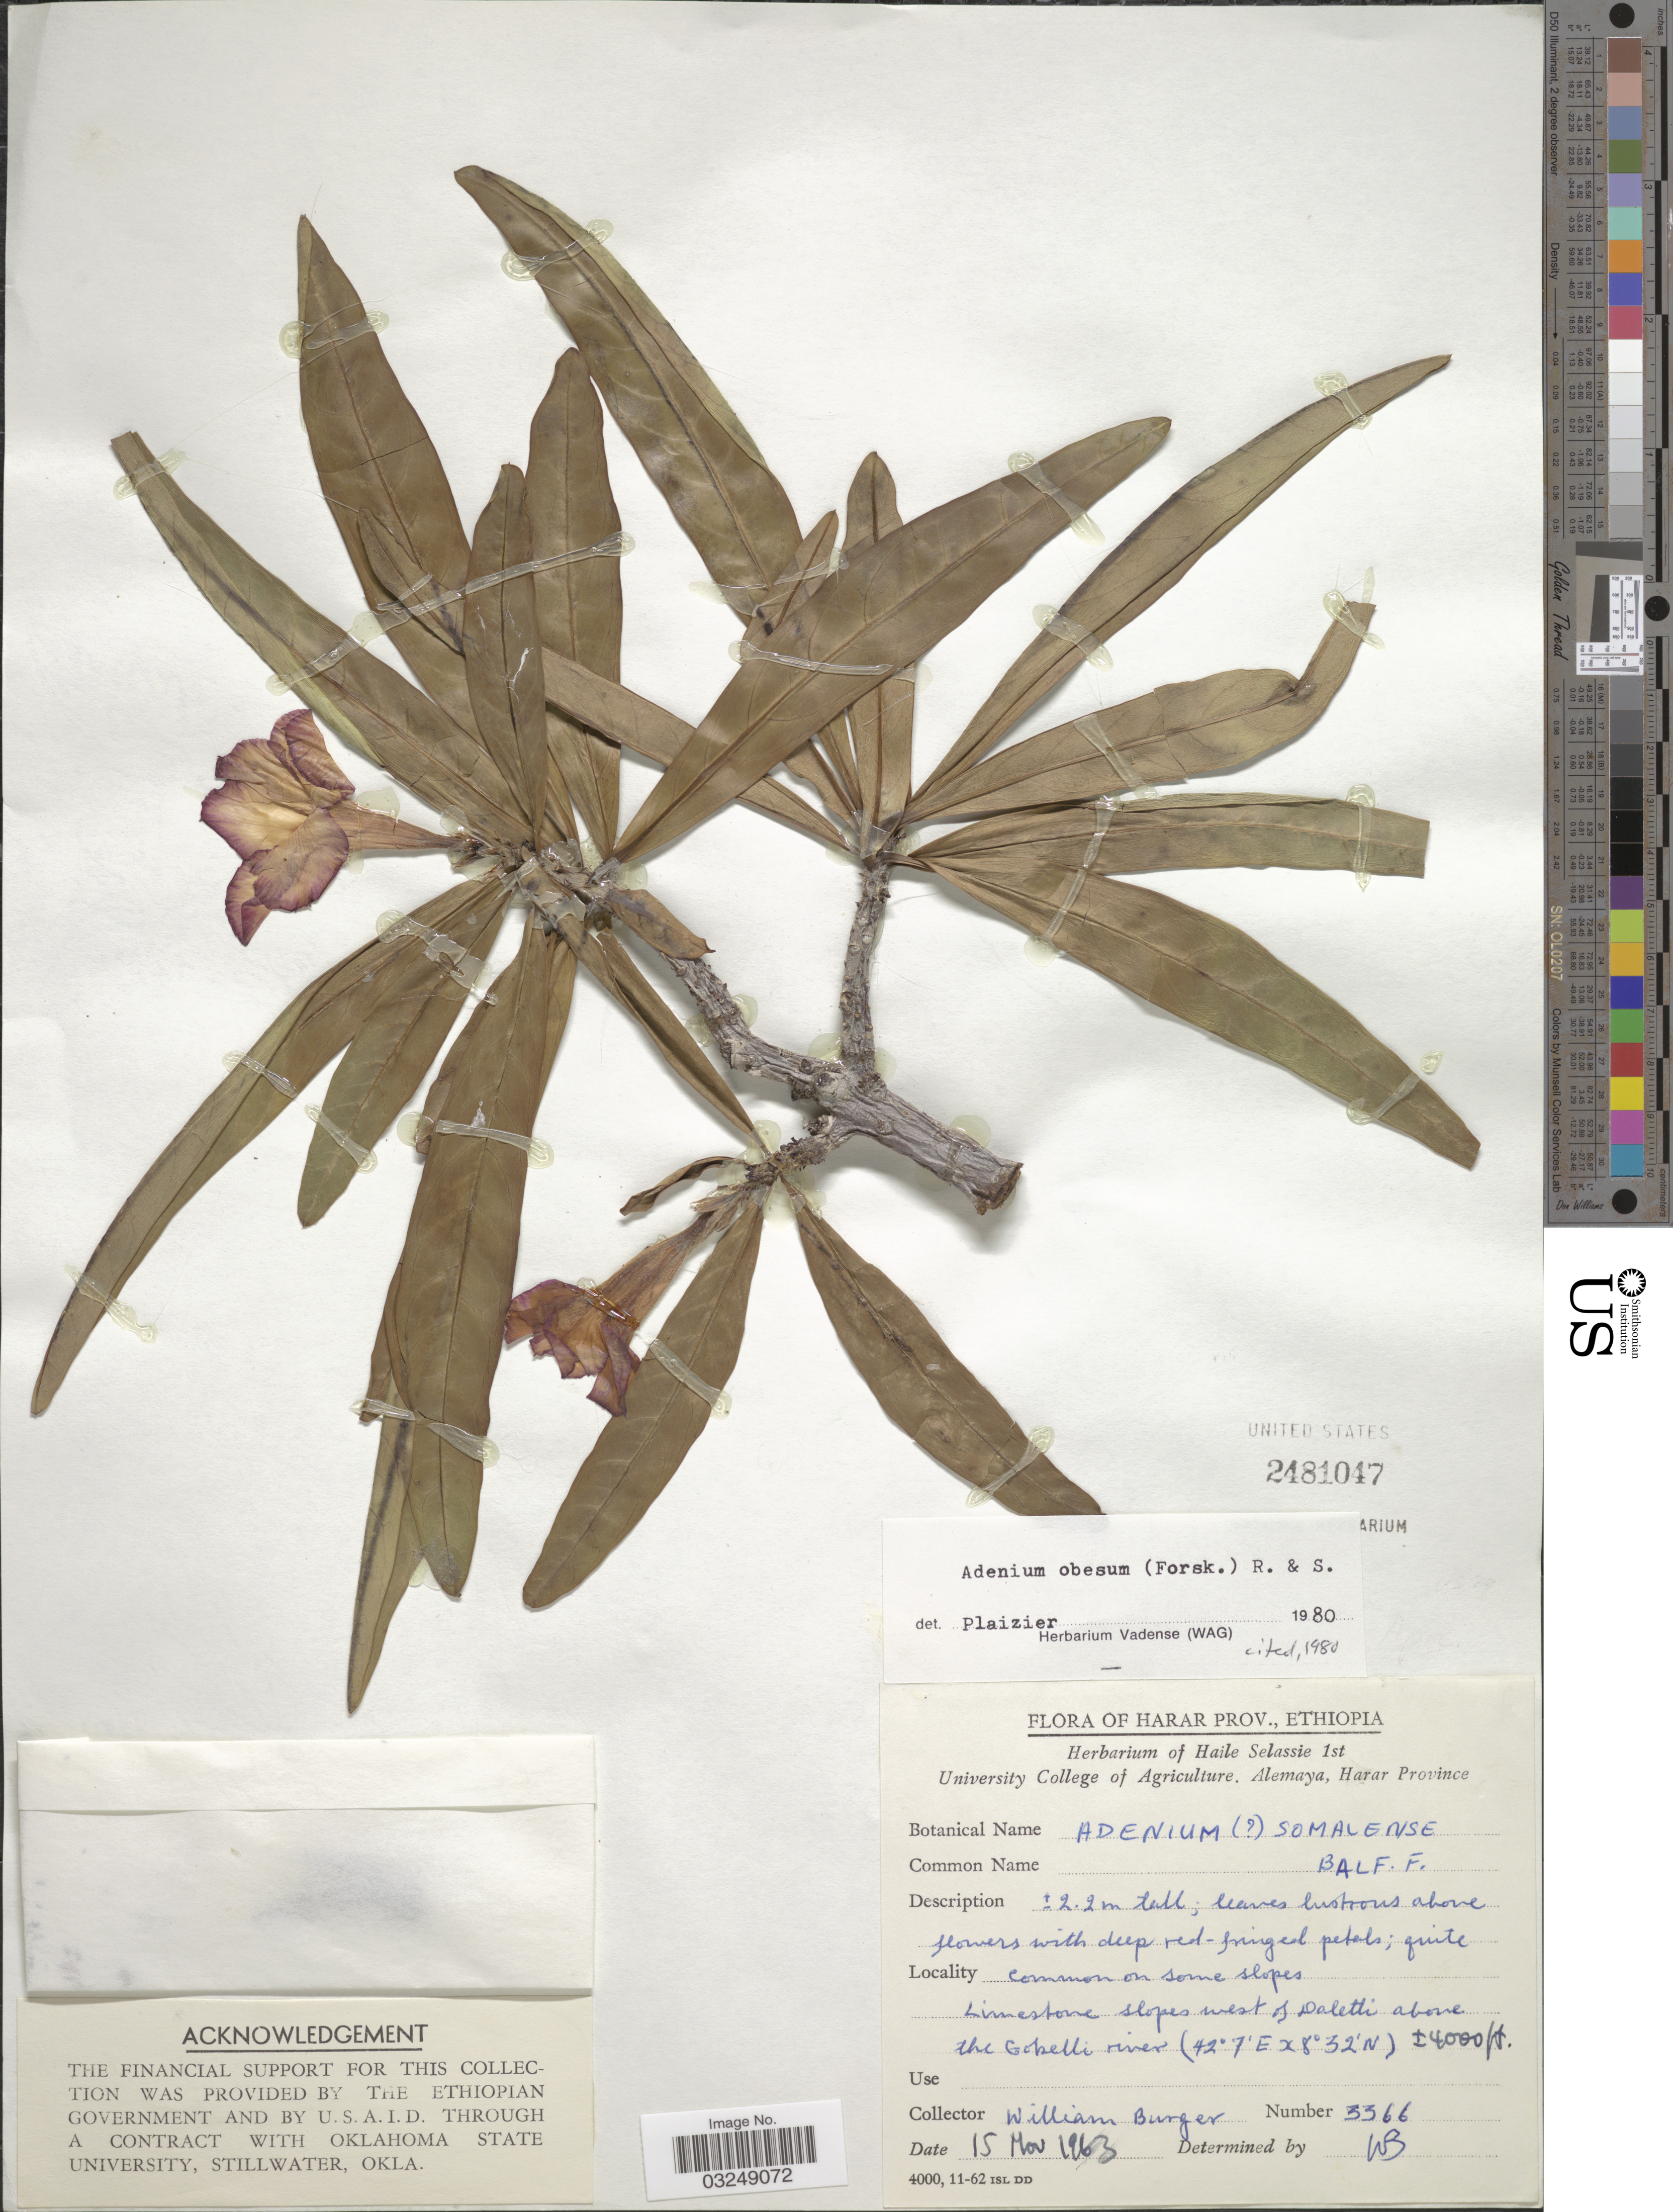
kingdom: Plantae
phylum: Tracheophyta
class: Magnoliopsida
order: Gentianales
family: Apocynaceae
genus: Adenium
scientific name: Adenium obesum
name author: (Forssk.) Roem. & Schult.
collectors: W. Burger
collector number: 3366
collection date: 1963-11-15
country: Ethiopia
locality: Harar Prov. Limestone slopes west of Daletti above the Gobelli river.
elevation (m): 1219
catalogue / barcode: US 2481047